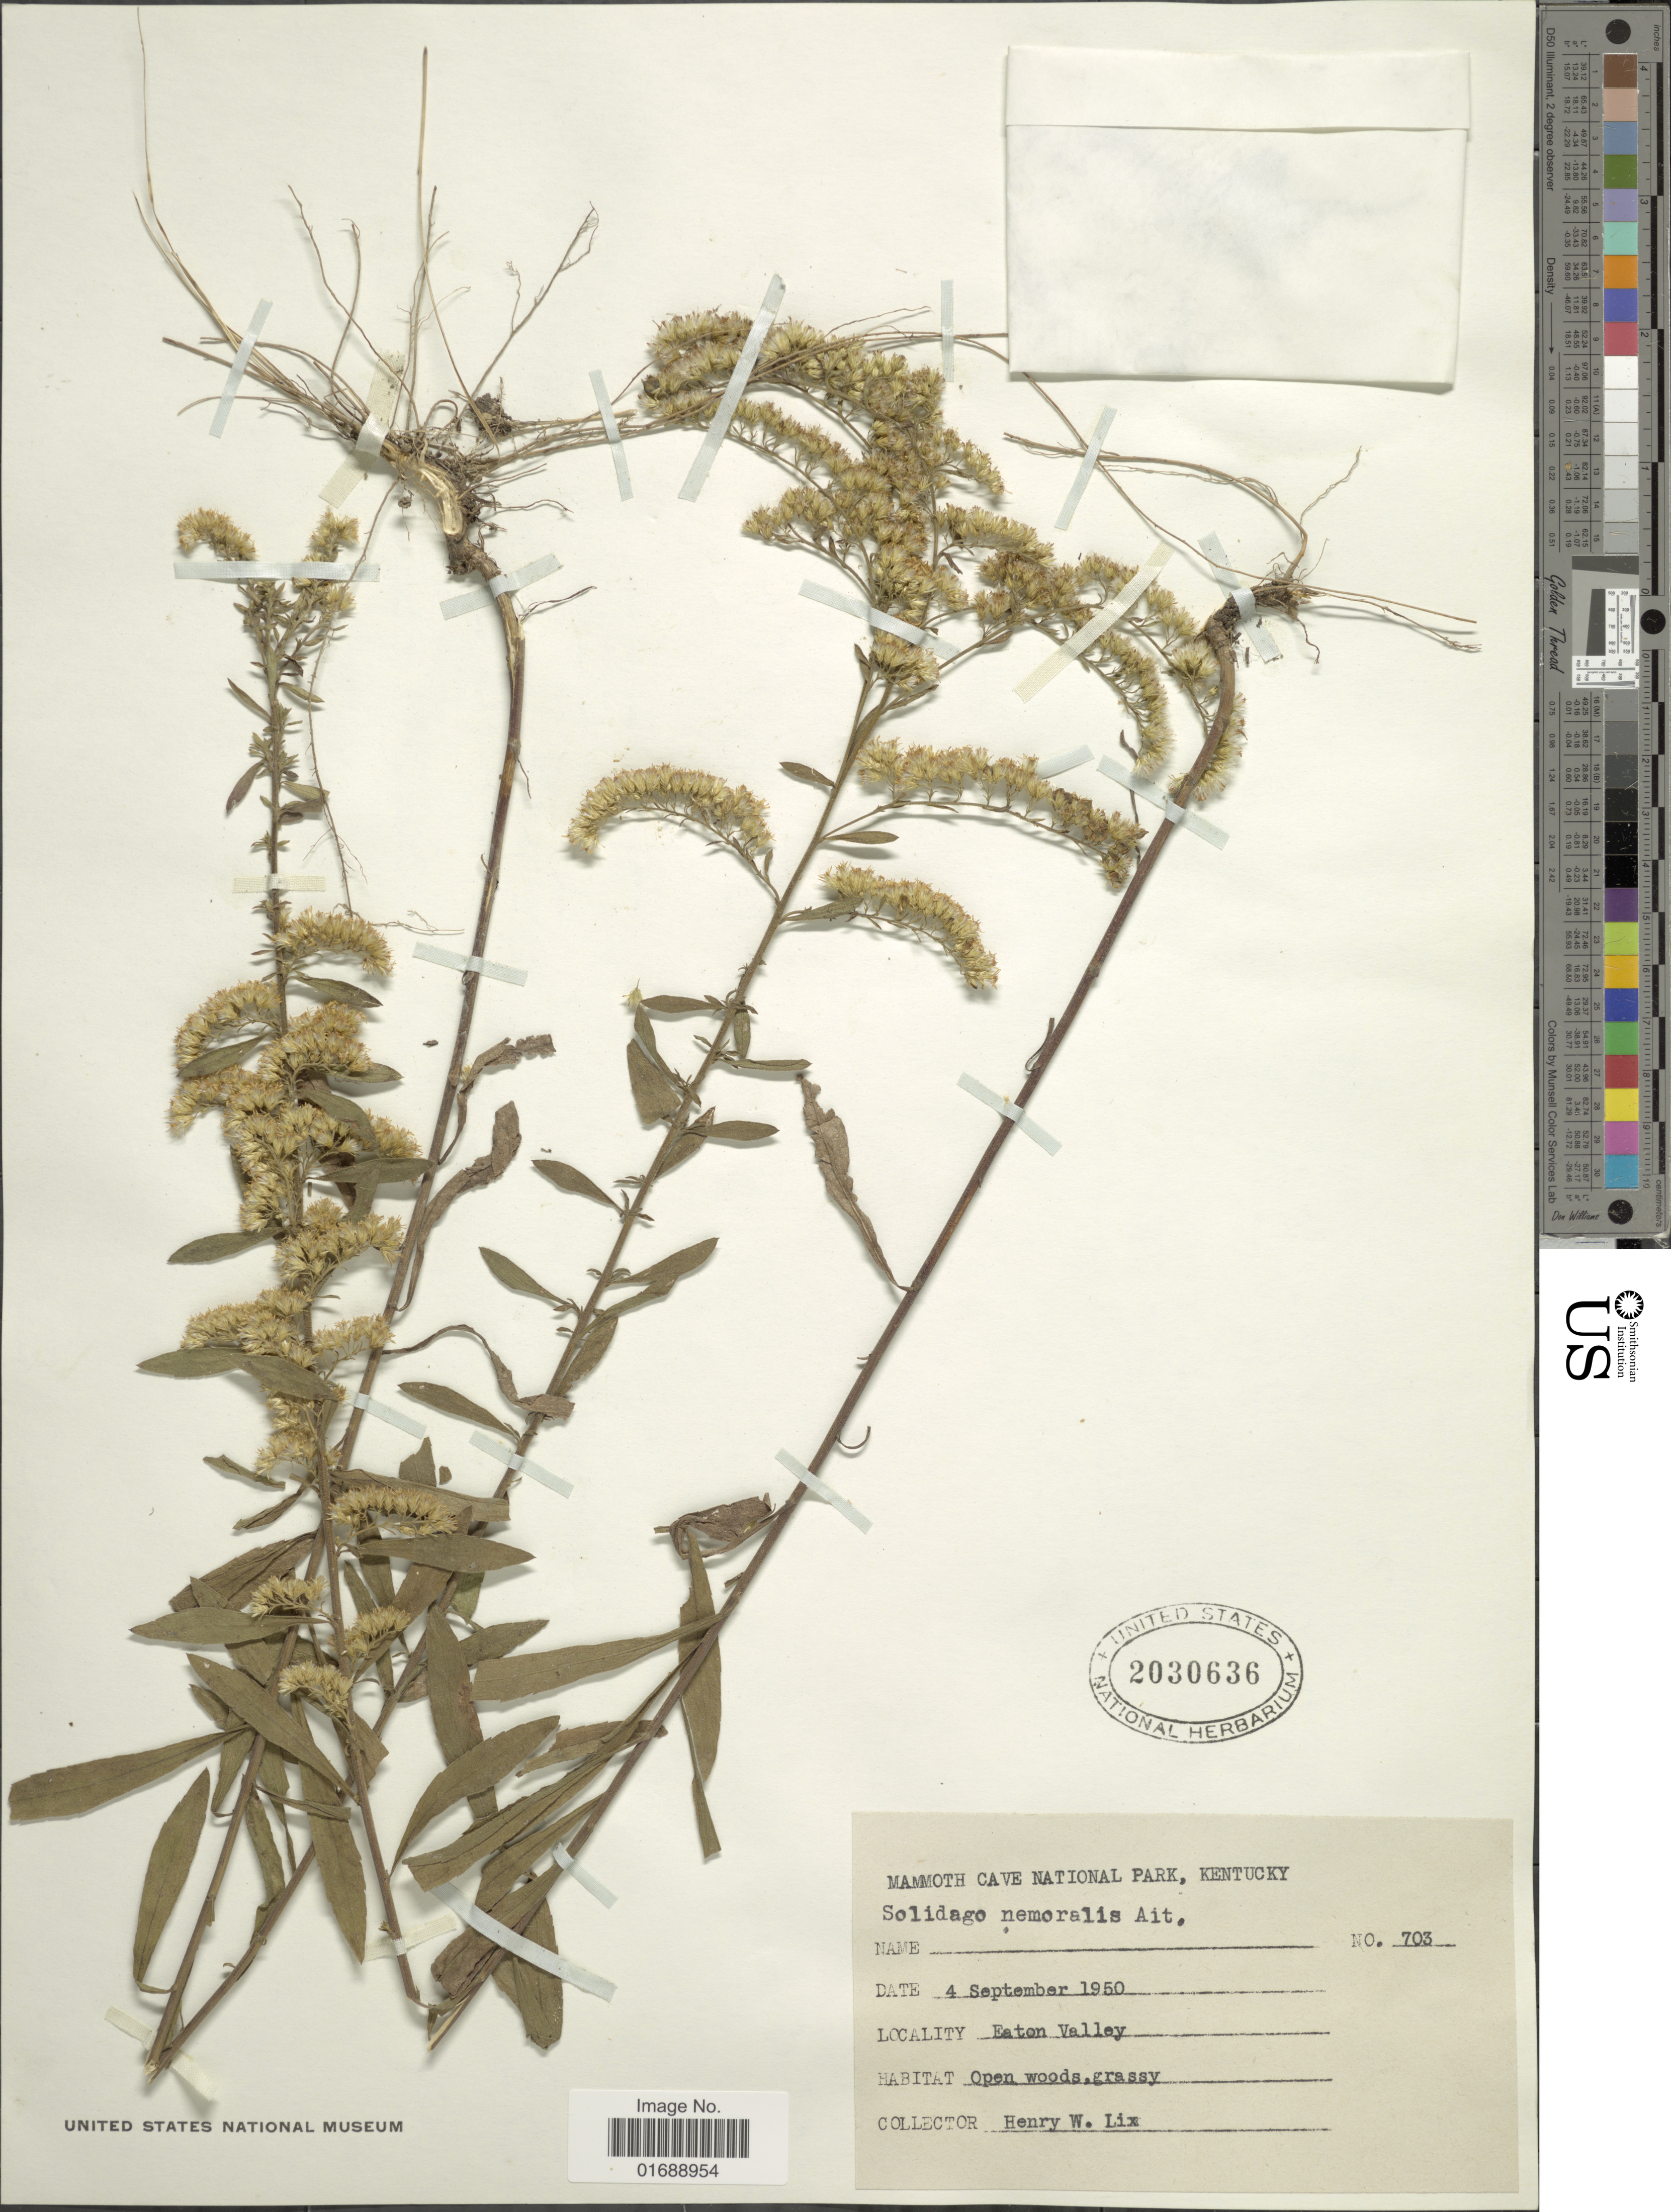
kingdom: Plantae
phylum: Tracheophyta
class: Magnoliopsida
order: Asterales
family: Asteraceae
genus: Solidago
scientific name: Solidago nemoralis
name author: Aiton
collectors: H. W. Lix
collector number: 703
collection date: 1950-09-04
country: United States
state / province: Kentucky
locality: Mammoth Cave National Park, Eaton Valley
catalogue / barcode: US 2030636